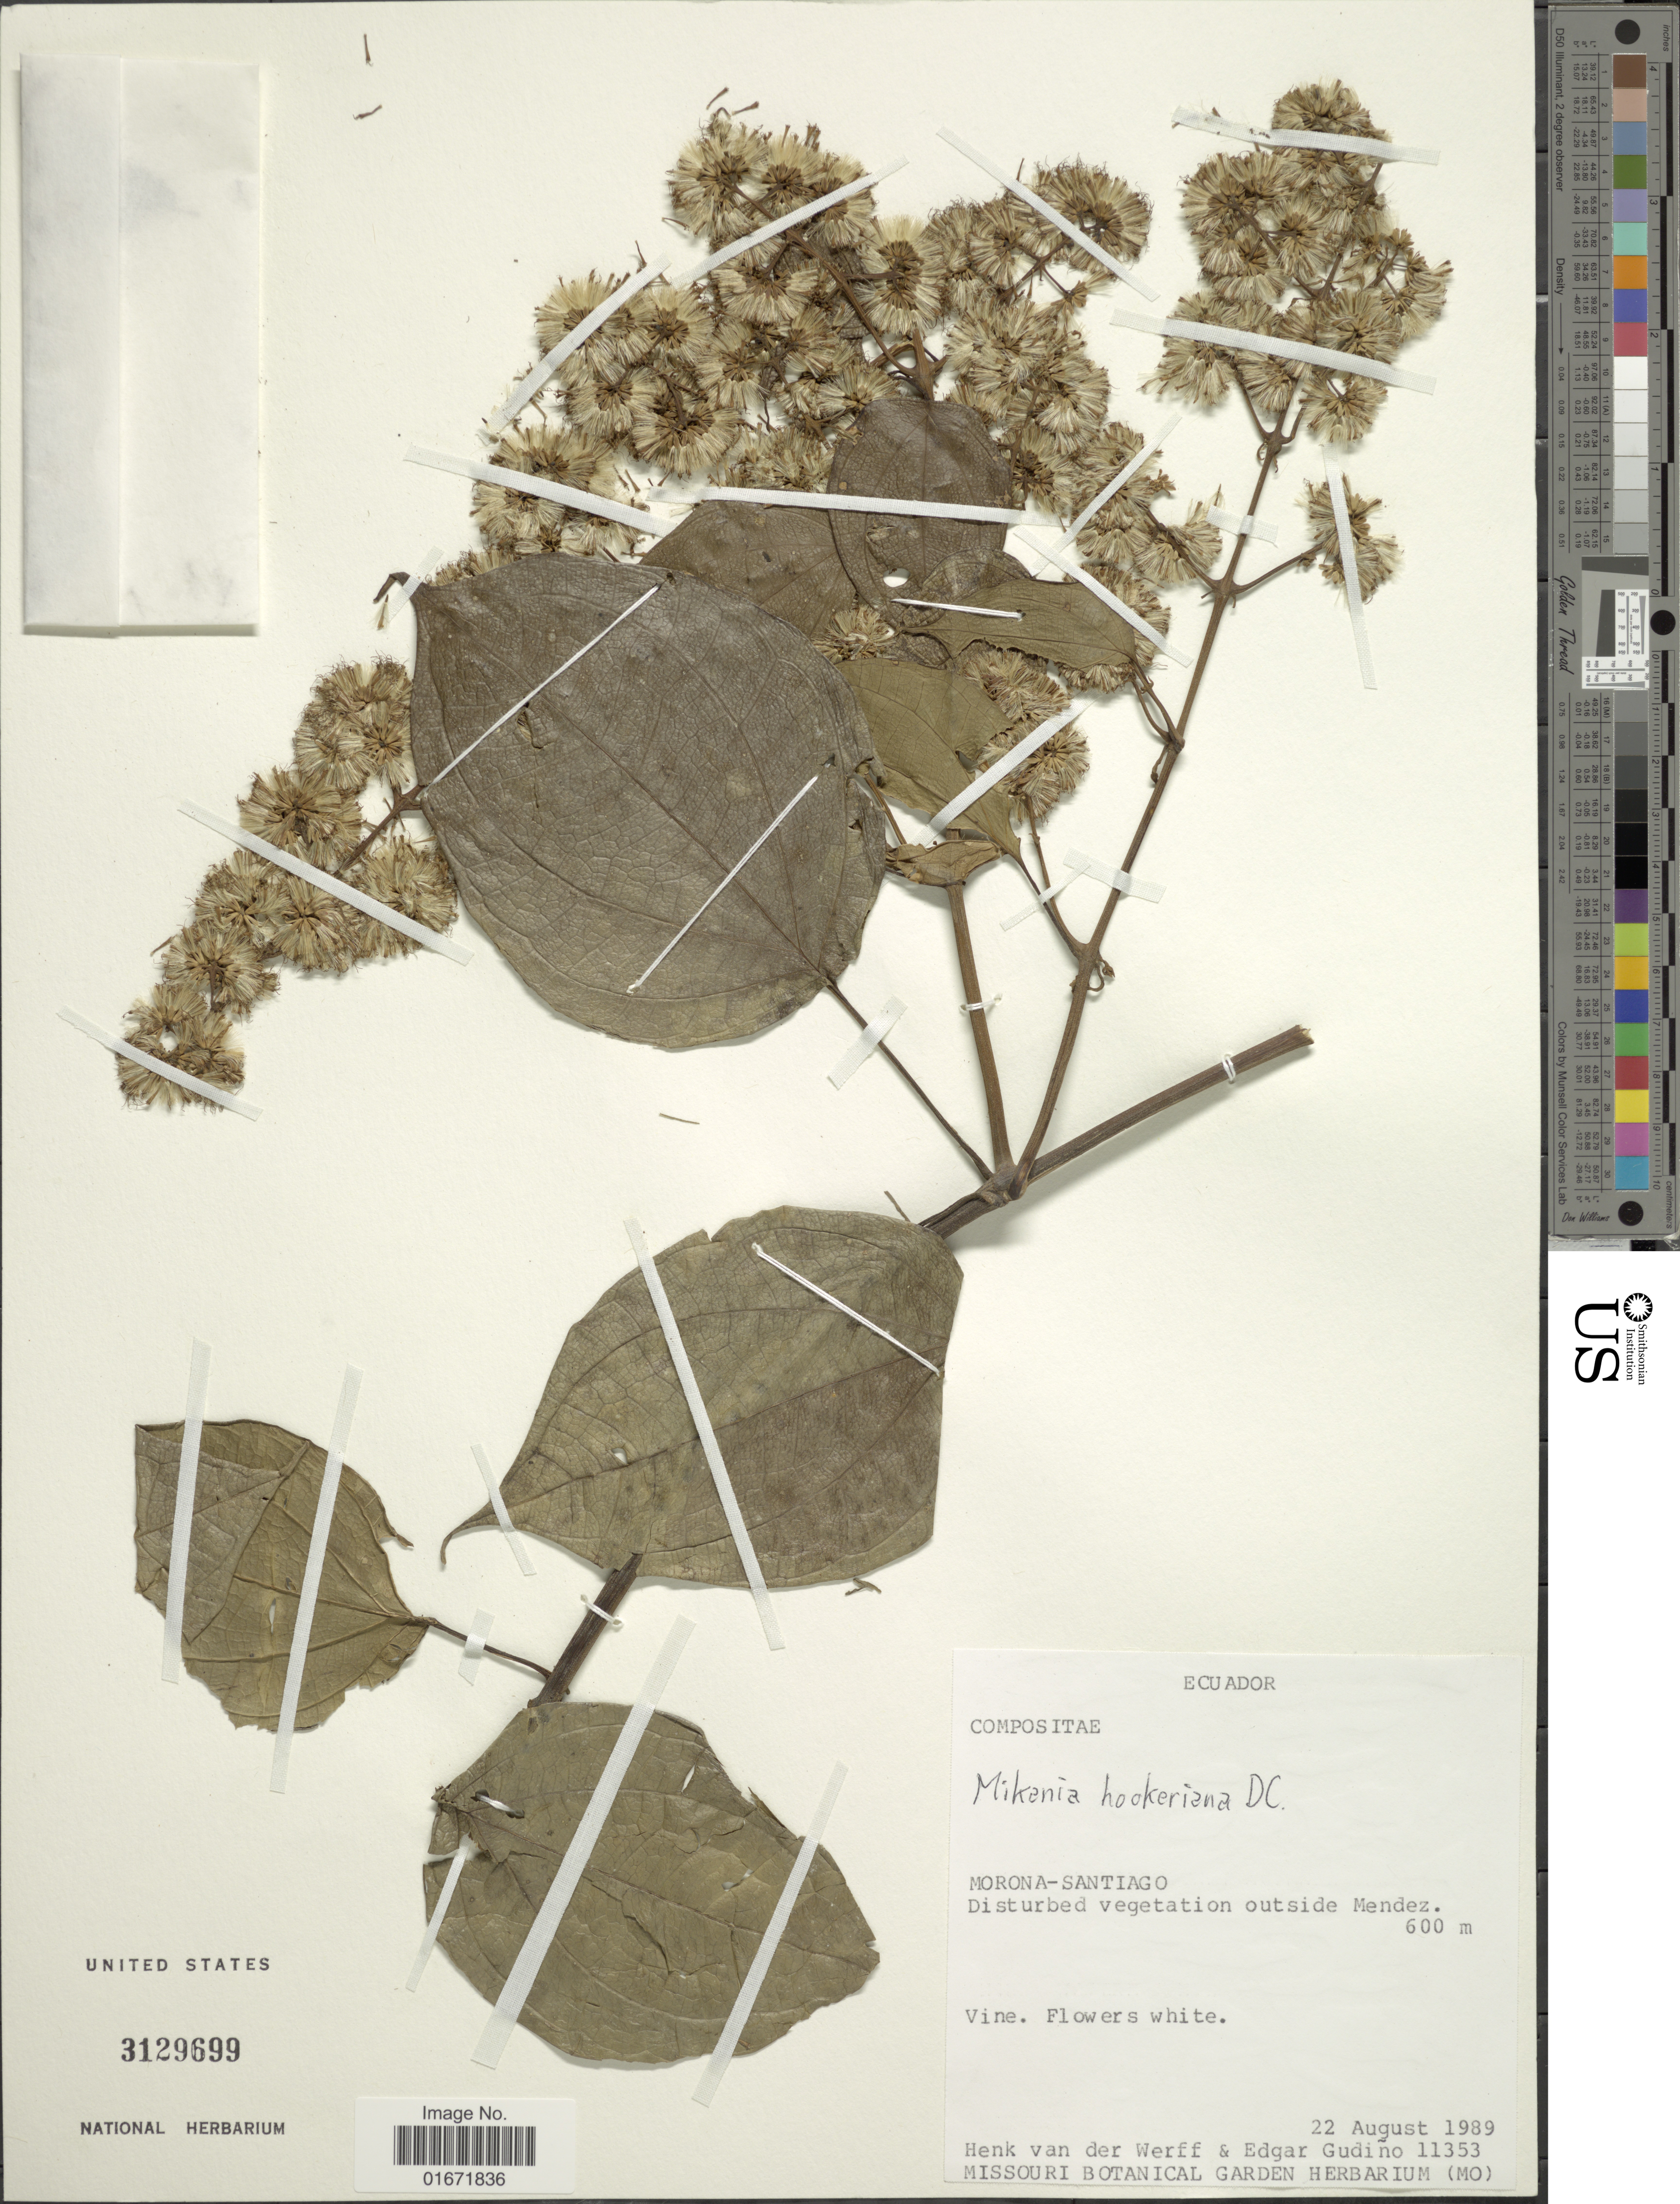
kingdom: Plantae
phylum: Tracheophyta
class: Magnoliopsida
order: Asterales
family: Asteraceae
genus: Mikania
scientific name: Mikania hookeriana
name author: DC.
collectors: H. van der Werff & E. Gudiño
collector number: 11353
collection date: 1989-08-22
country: Ecuador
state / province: Morona-Santiago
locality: Morona-Santiago. Disturbed vegetation outside Mendez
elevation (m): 600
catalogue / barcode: US 3129699